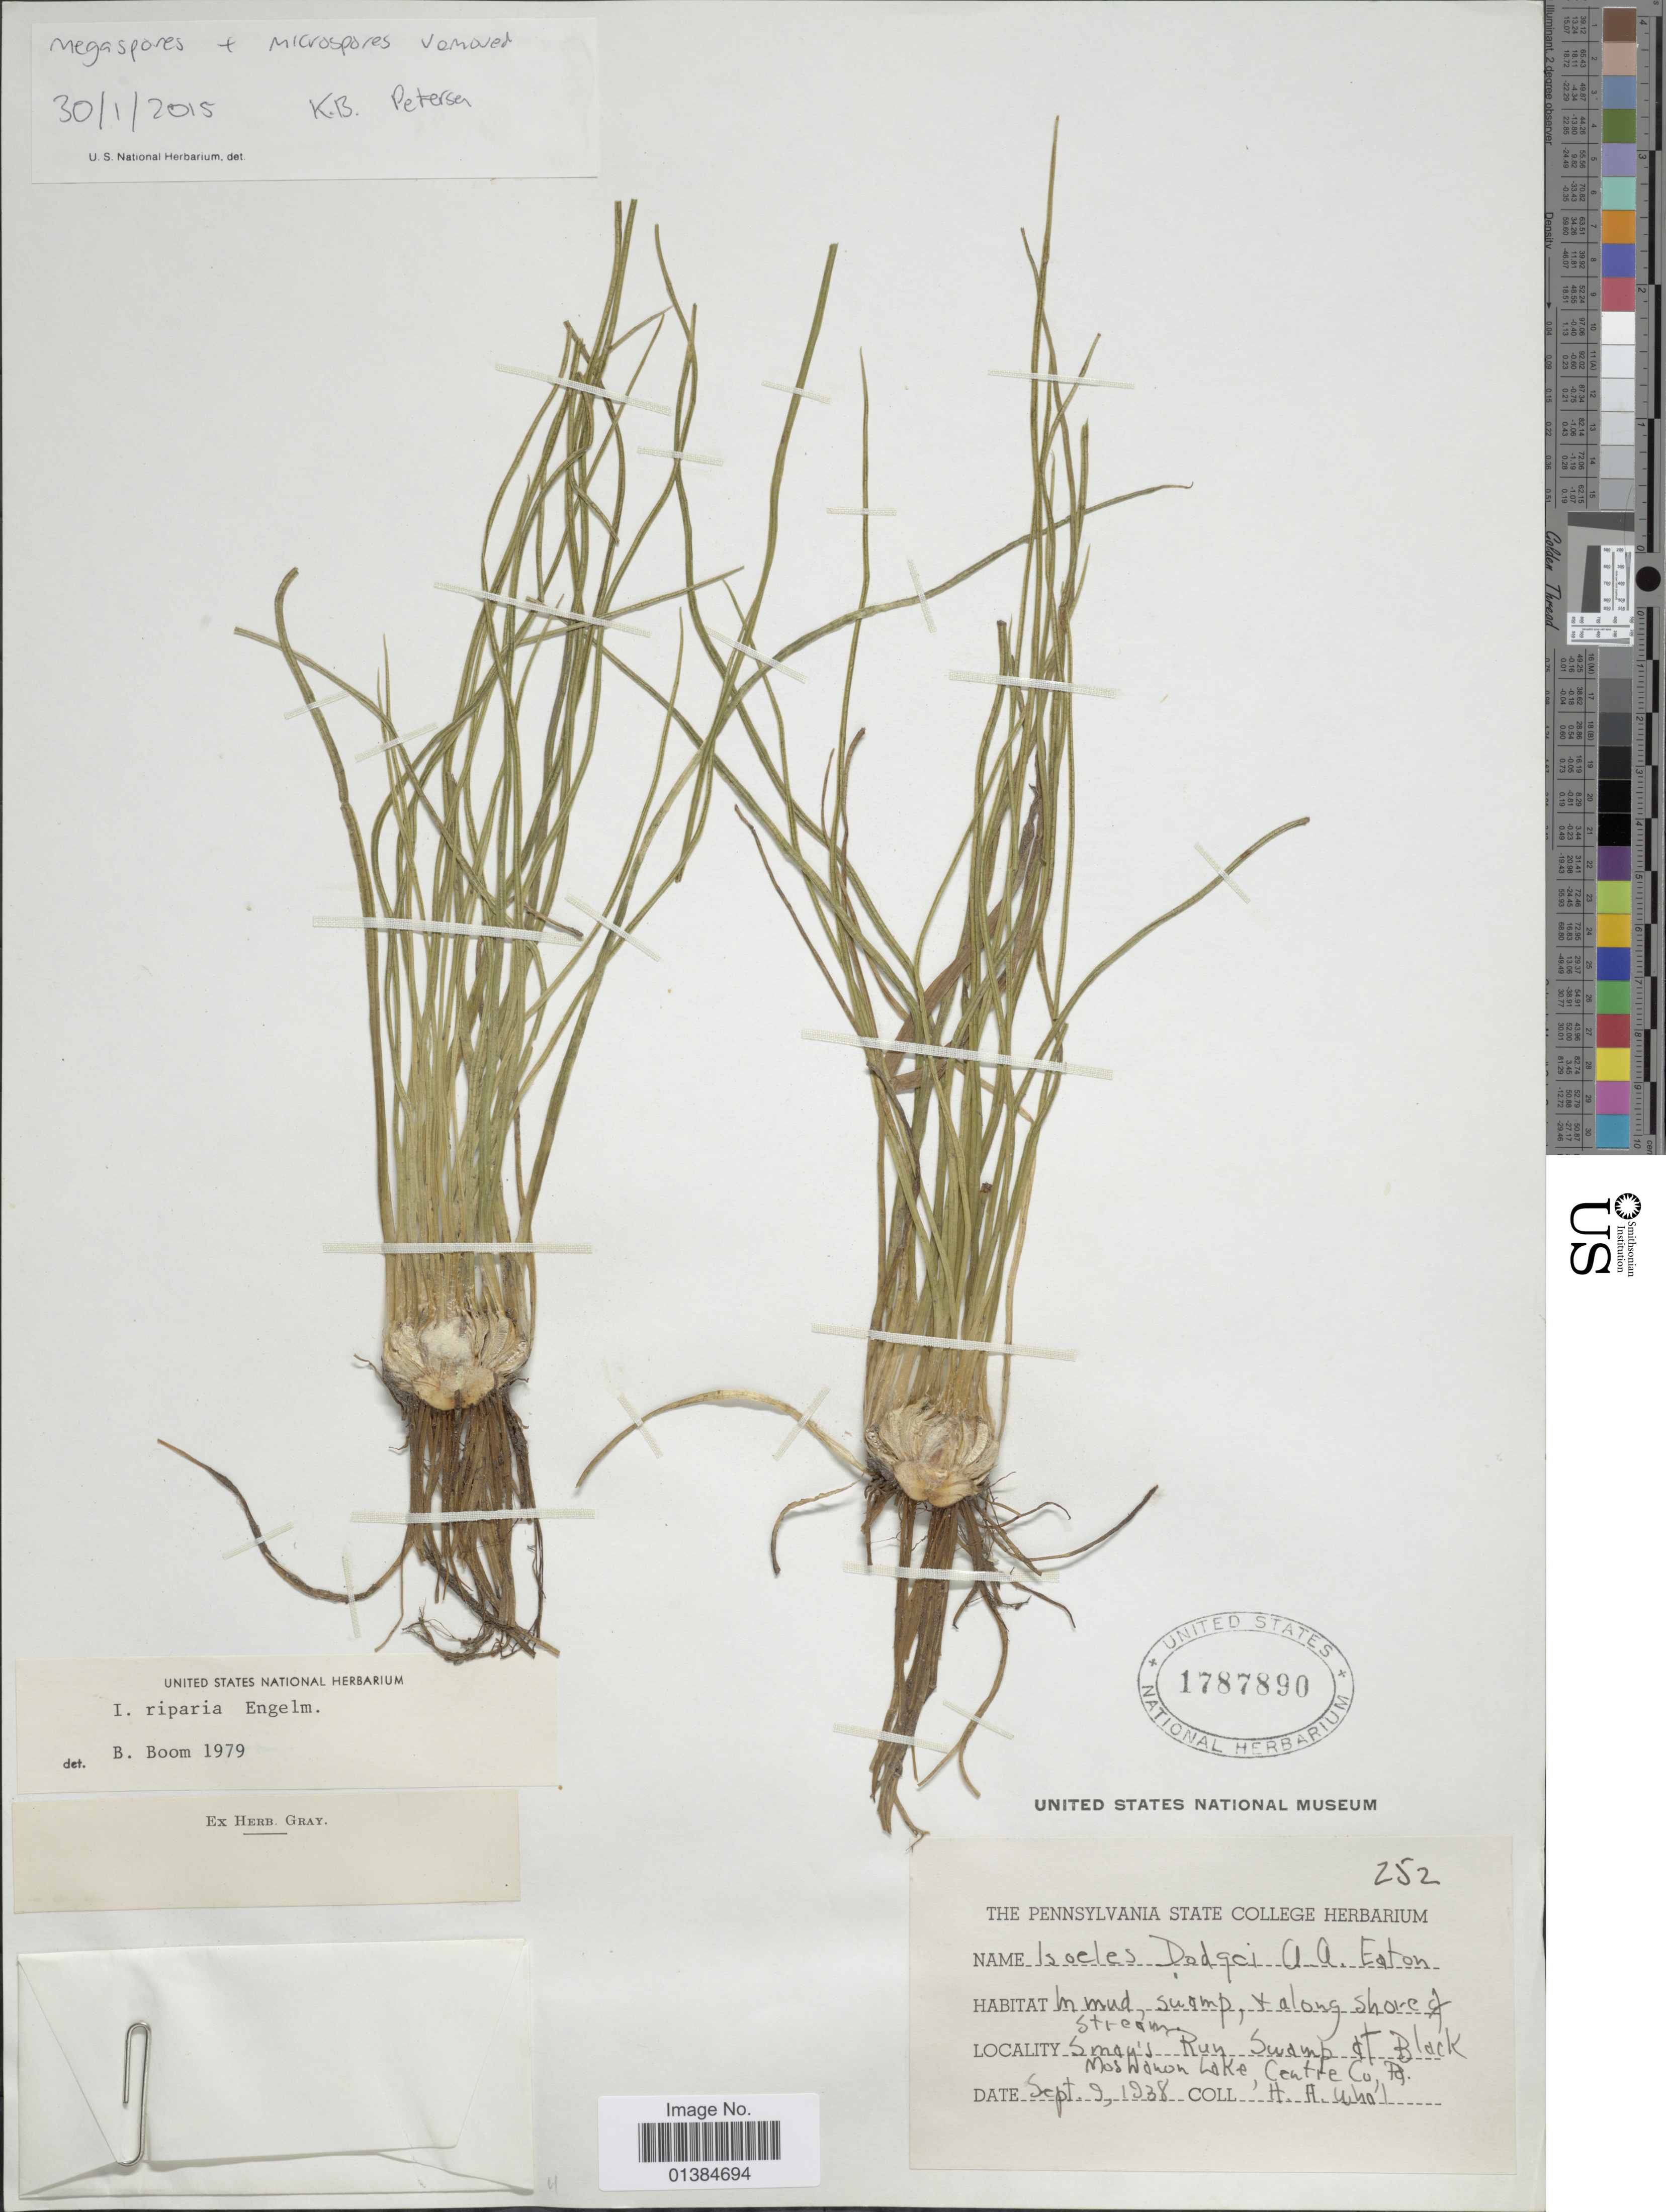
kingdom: Plantae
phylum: Tracheophyta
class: Lycopodiopsida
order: Isoetales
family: Isoetaceae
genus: Isoetes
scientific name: Isoetes riparia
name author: Engelm. ex A. Braun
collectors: H. Uhal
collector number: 252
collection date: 1938-09-09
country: United States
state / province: Pennsylvania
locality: Smay's Run Swamp at Black Moshanon Lake, Centre Co.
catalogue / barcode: US 1787890